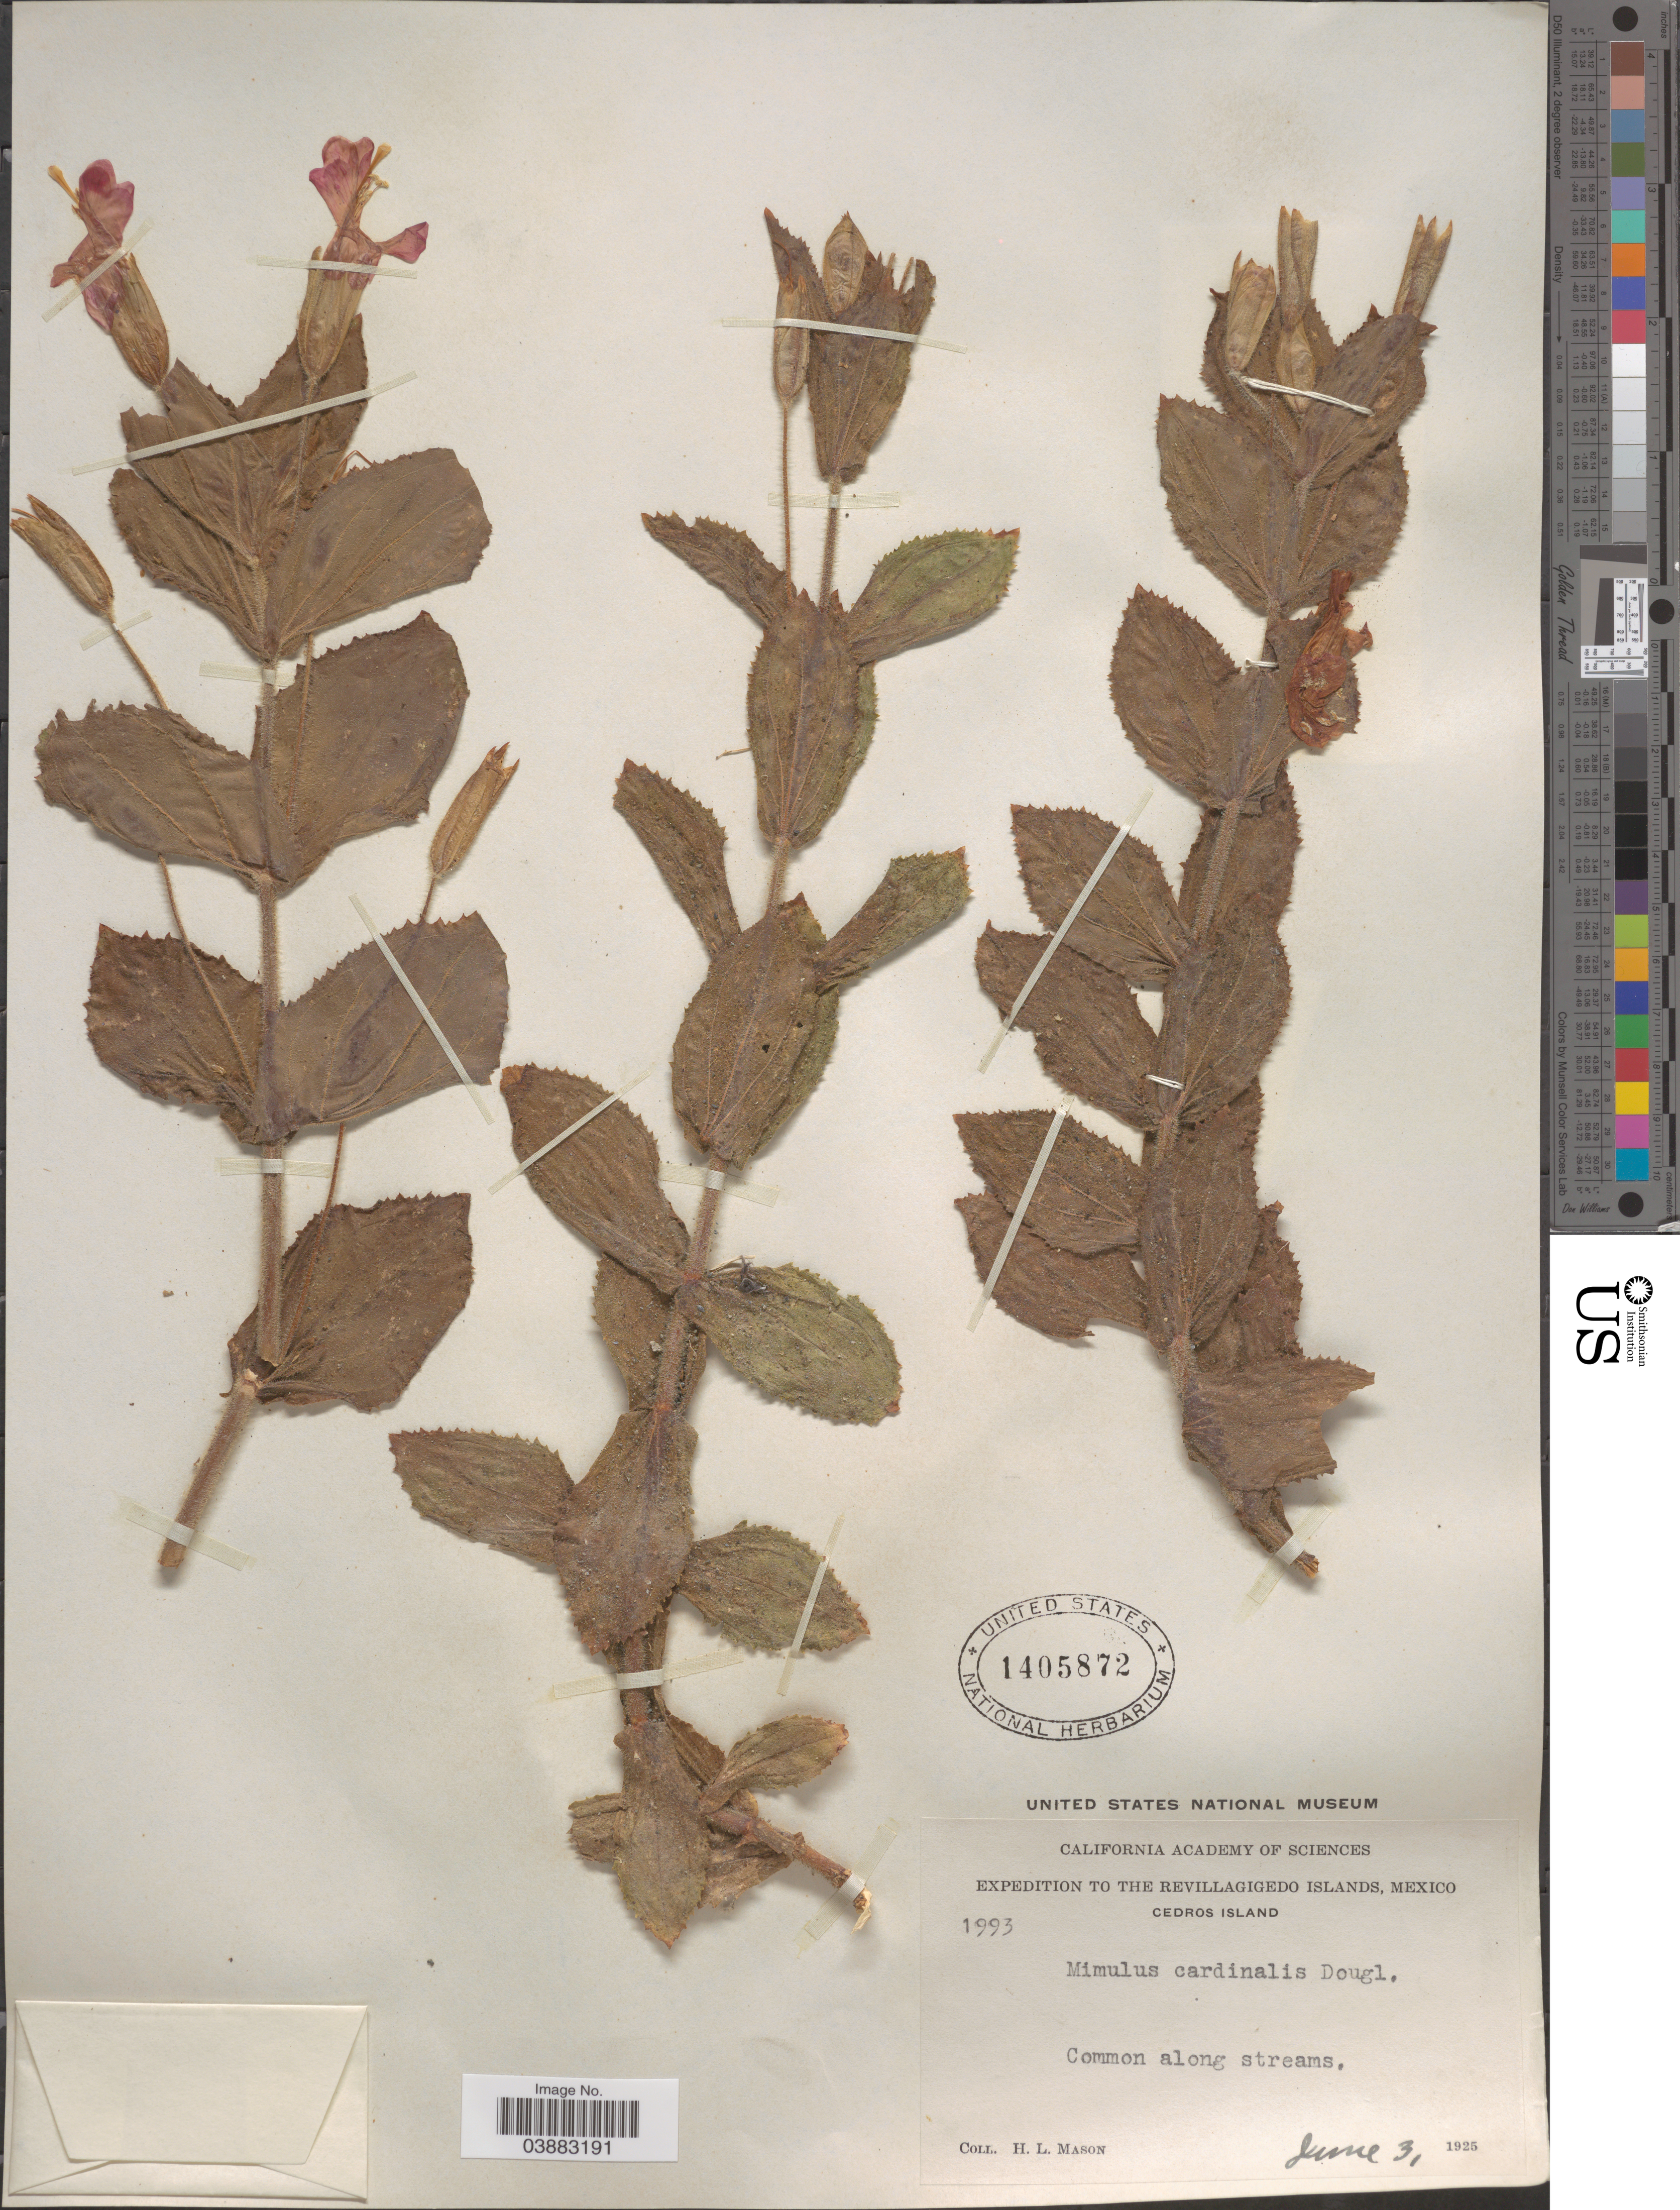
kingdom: Plantae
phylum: Tracheophyta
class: Magnoliopsida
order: Lamiales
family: Phrymaceae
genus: Mimulus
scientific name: Mimulus cardinalis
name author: Douglas ex Benth.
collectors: H. L. Mason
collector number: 1993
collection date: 1925-06-03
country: Mexico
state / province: Colima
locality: The Revillagigedo Islands, Cedros Island.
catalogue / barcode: US 1405872